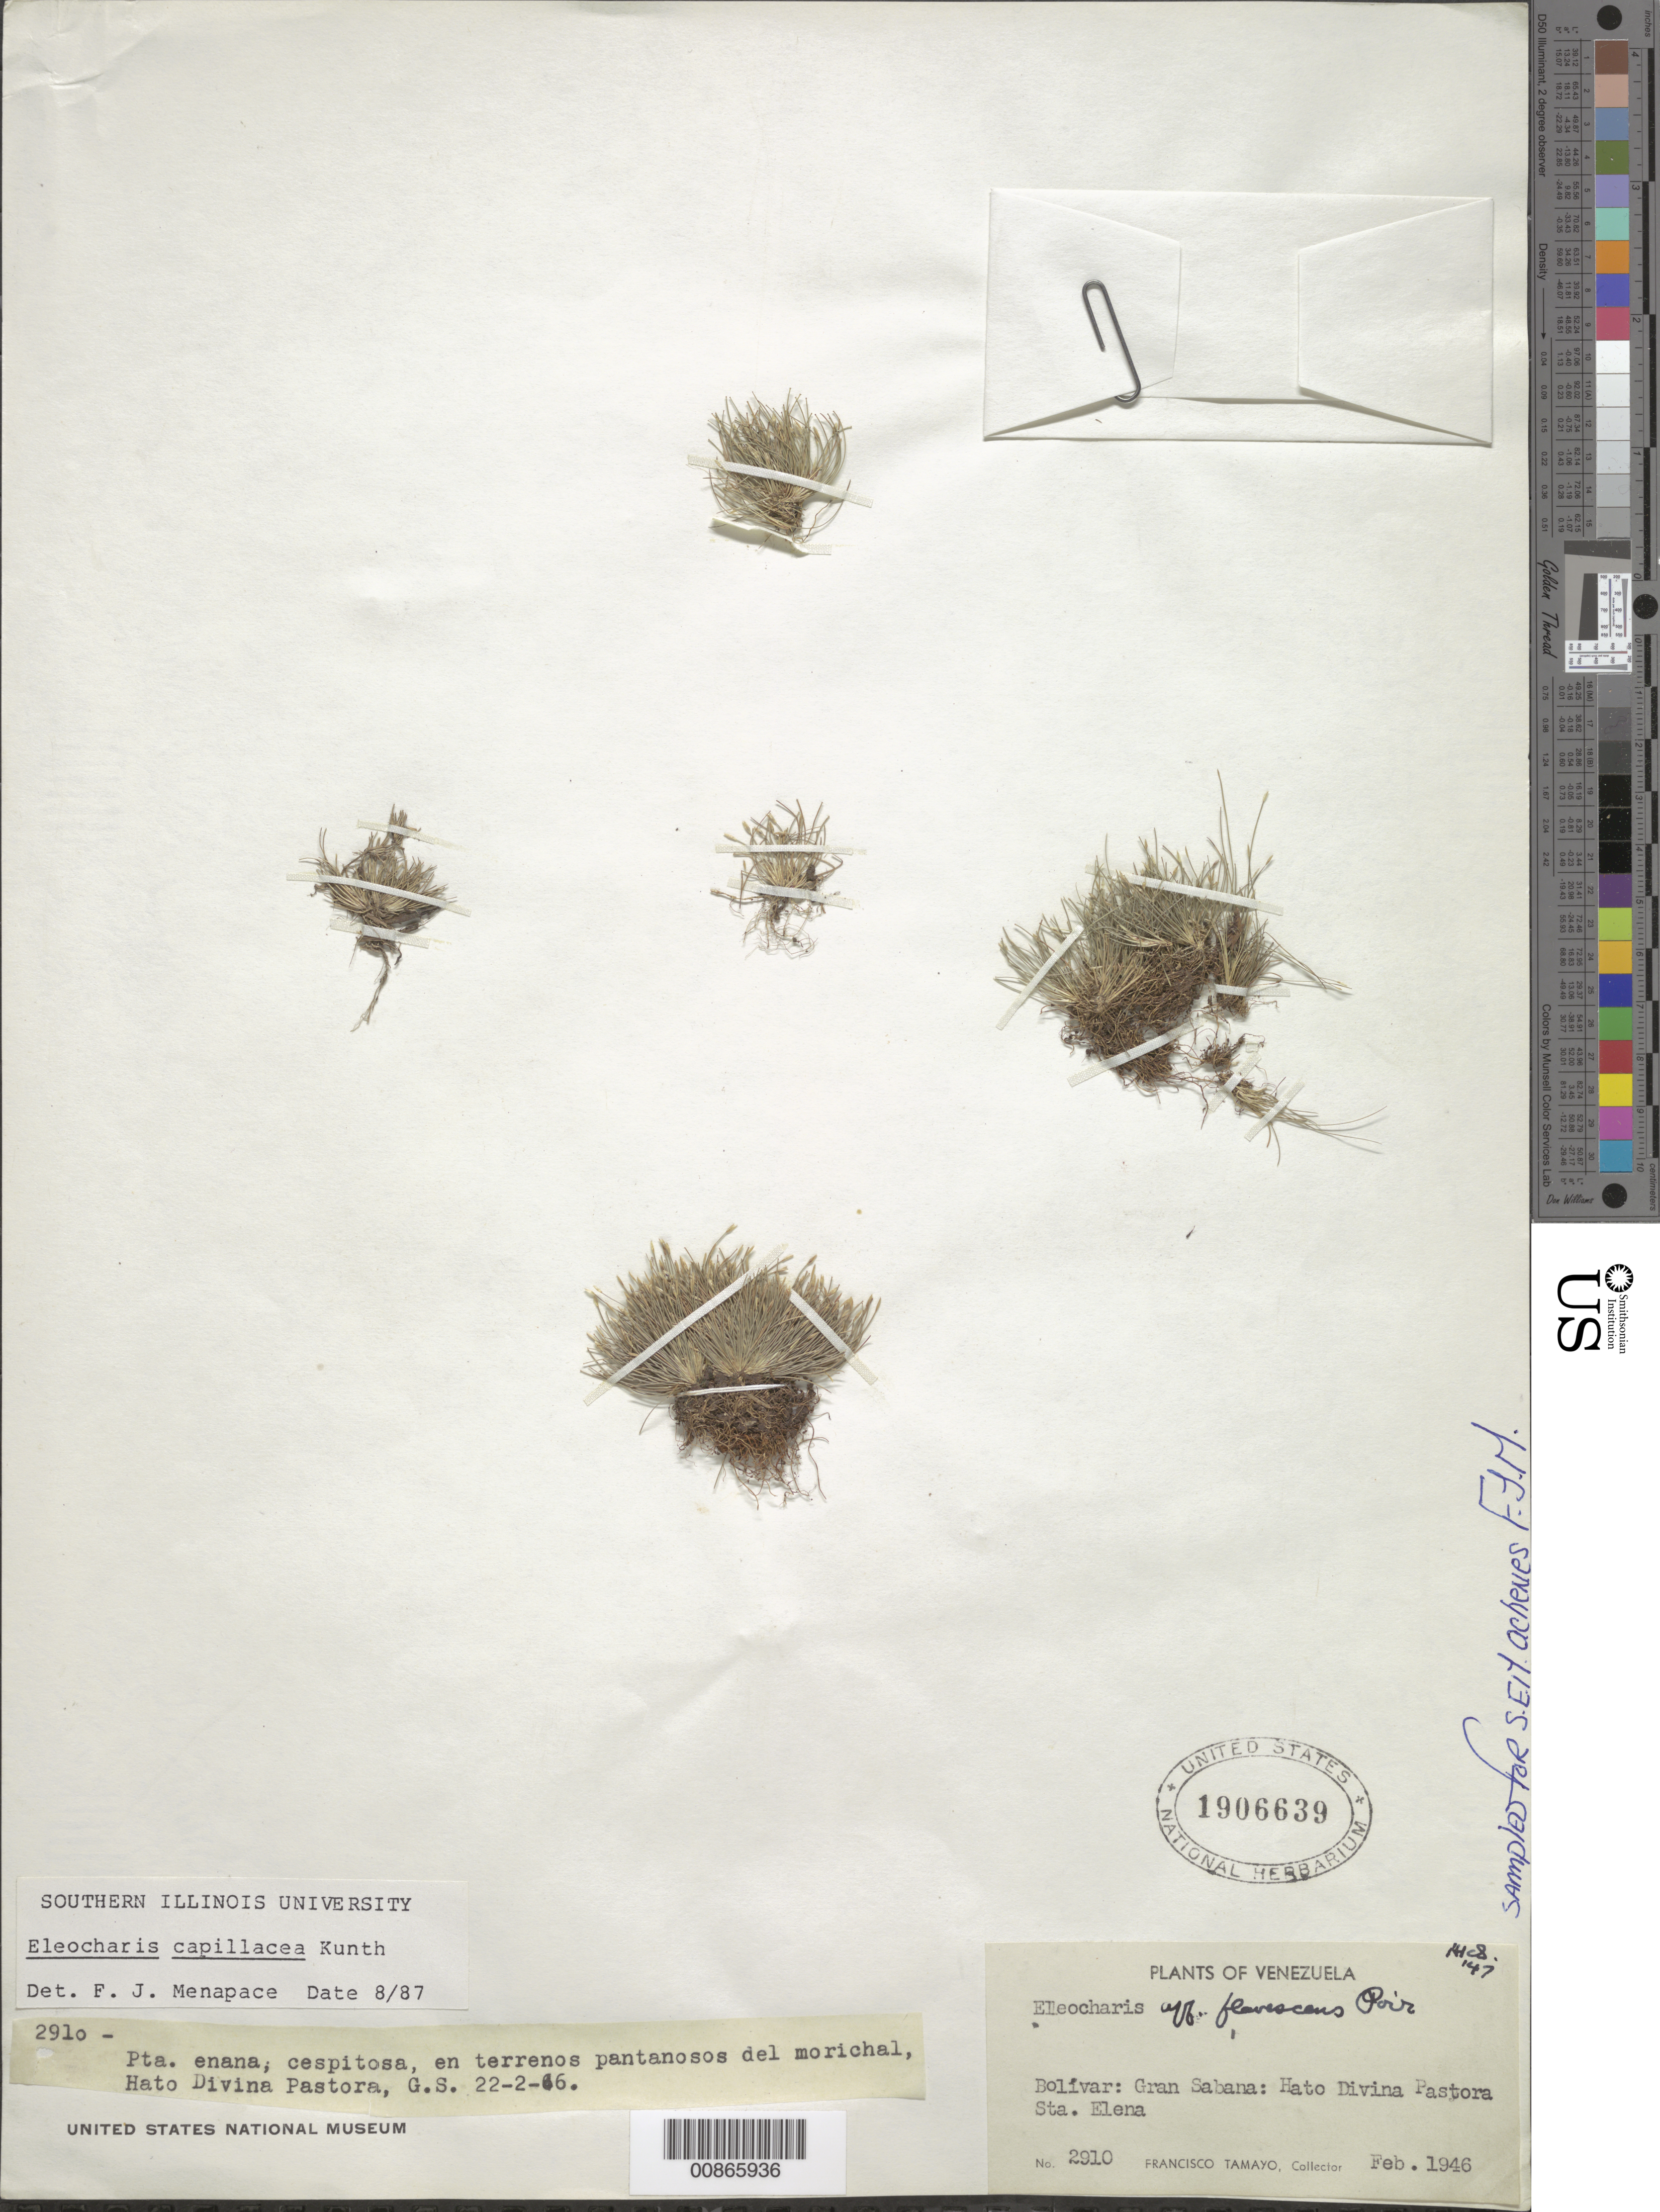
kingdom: Plantae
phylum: Tracheophyta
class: Liliopsida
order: Poales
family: Cyperaceae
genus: Eleocharis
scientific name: Eleocharis capillacea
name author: Kunth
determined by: Menapace, F. J.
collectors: F. Tamayo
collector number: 2910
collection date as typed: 22-Feb-46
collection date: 1946-02-22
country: Venezuela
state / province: Bolívar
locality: Gran Sabana, Hato Divina Pastora, Sta. Elena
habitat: Terrenos pantanosos del morichal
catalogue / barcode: US 1906639